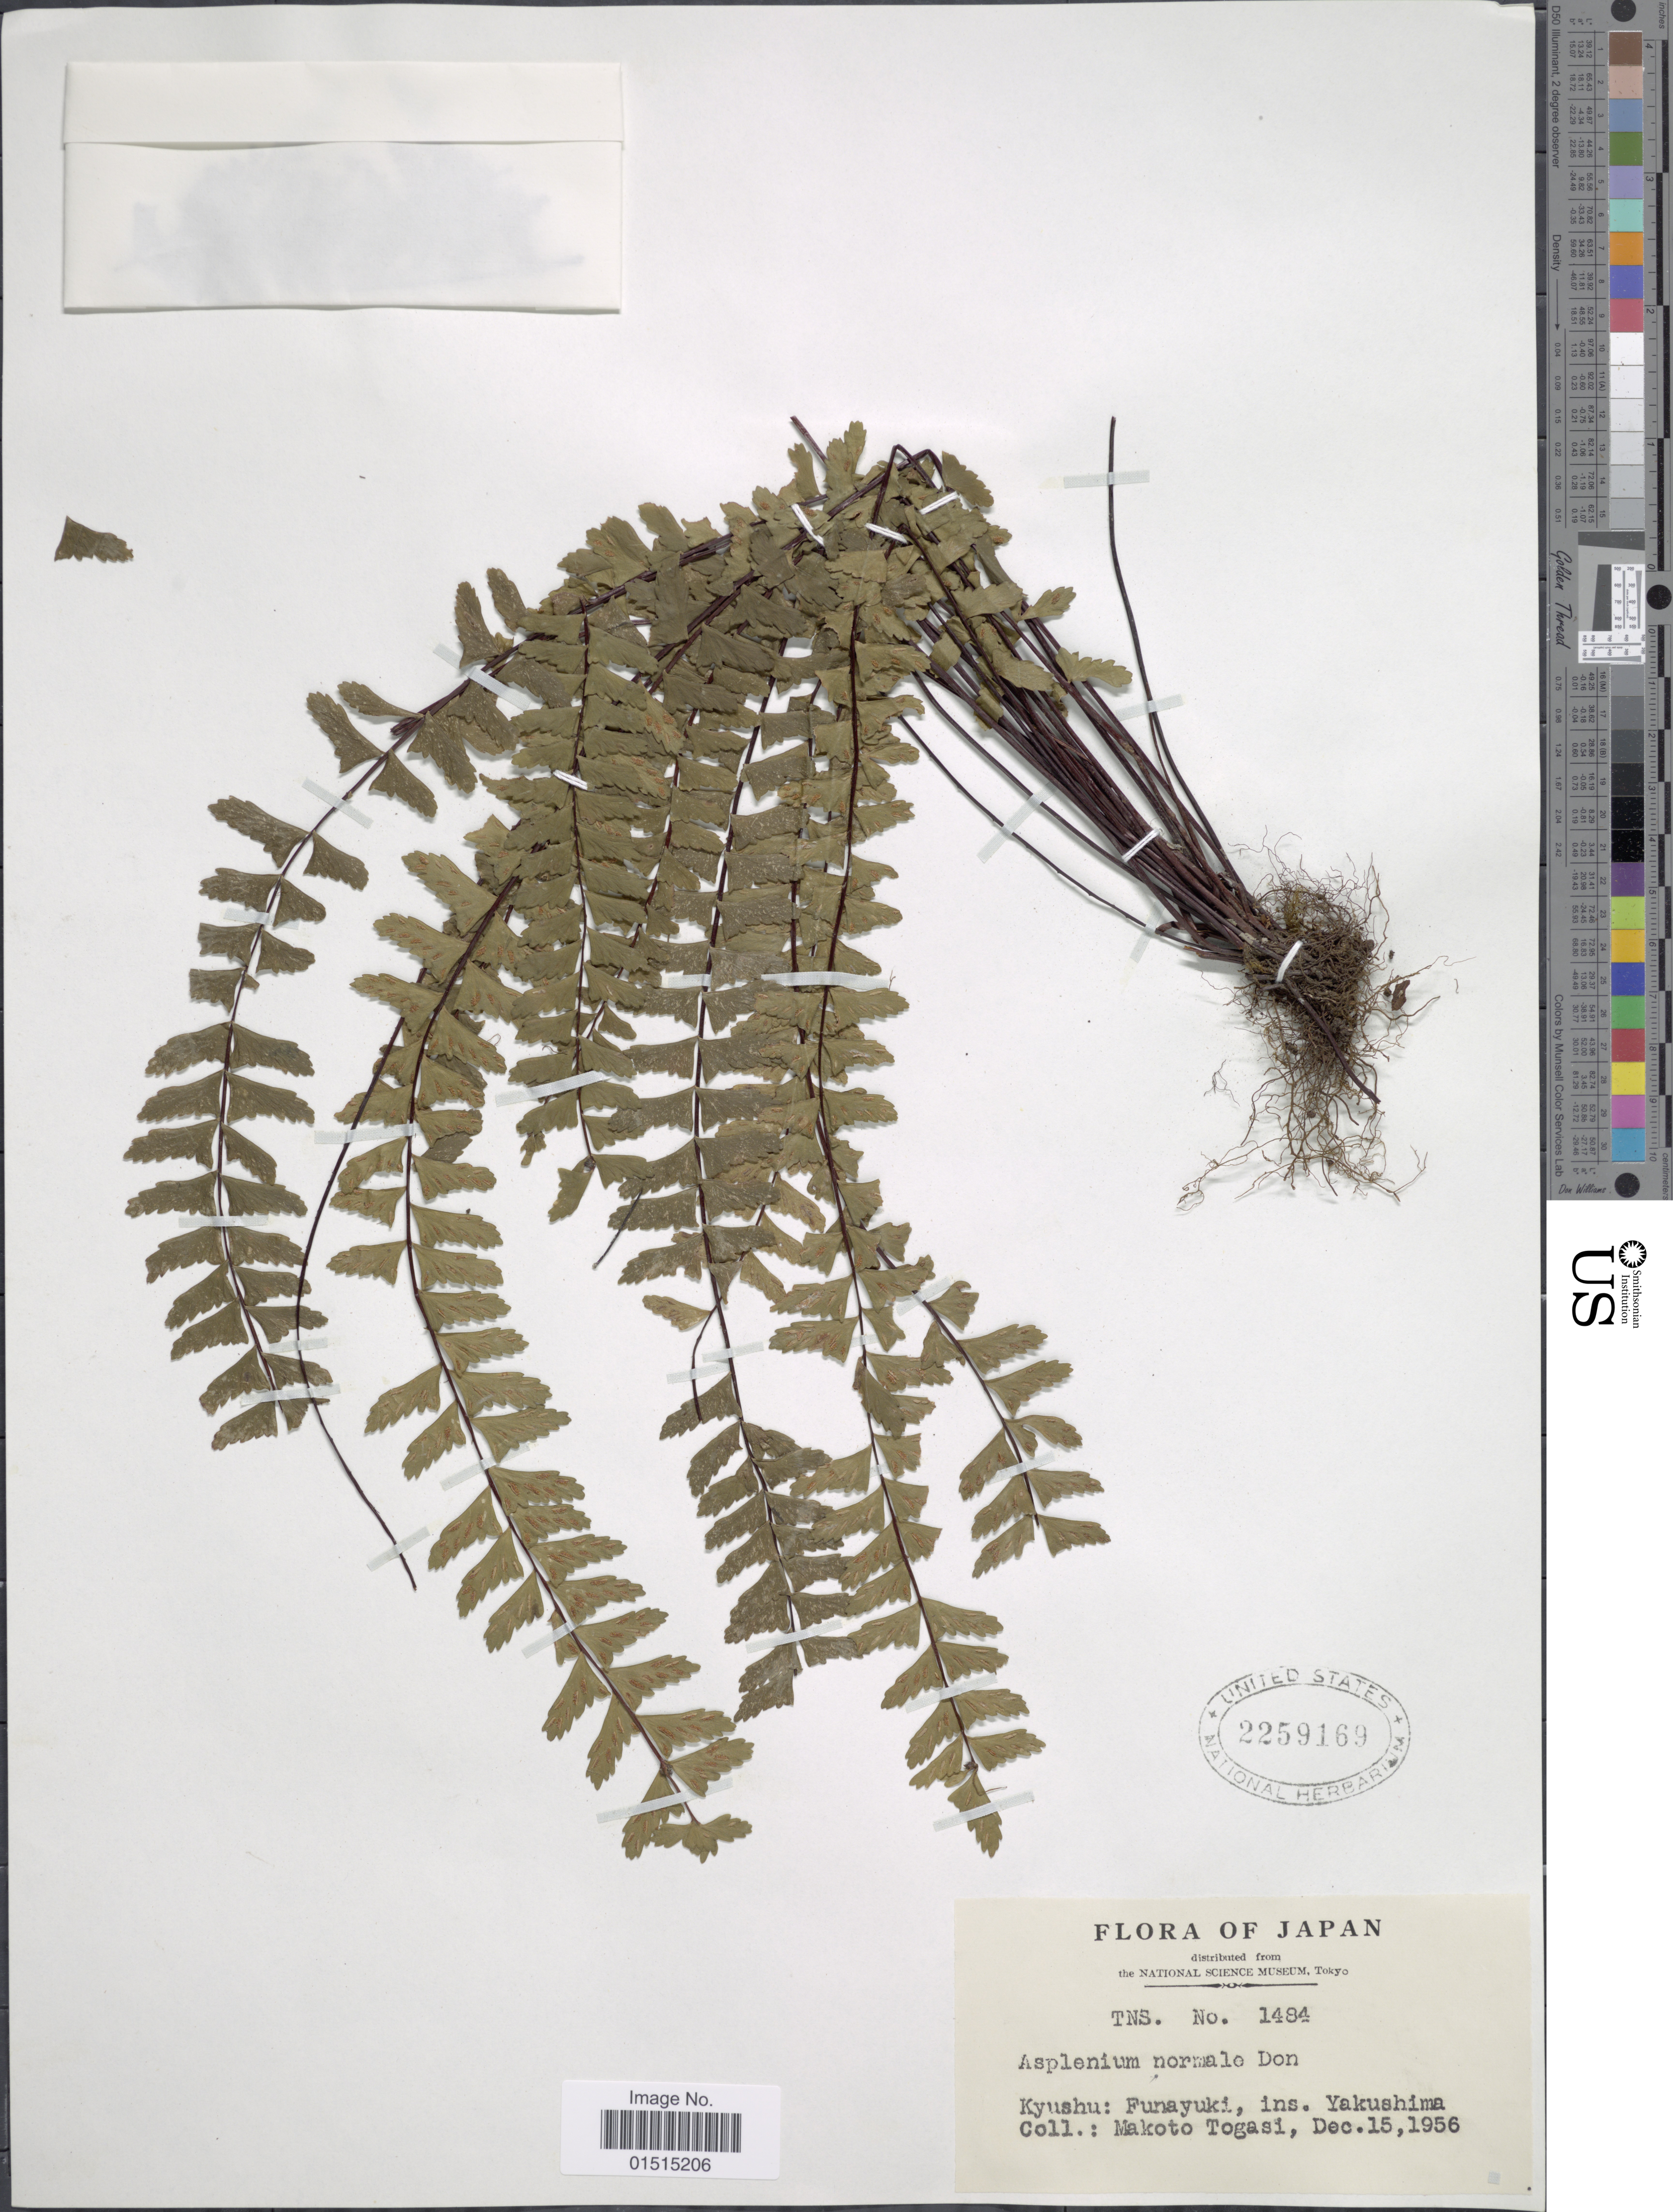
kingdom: Plantae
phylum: Tracheophyta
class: Polypodiopsida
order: Polypodiales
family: Aspleniaceae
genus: Asplenium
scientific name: Asplenium normale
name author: D. Don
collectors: M. Togasi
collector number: TNS 1484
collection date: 1956-12-15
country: Japan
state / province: Kagosima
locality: Kyushu: Funayuki, ins. Yakushima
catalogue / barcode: US 2259169